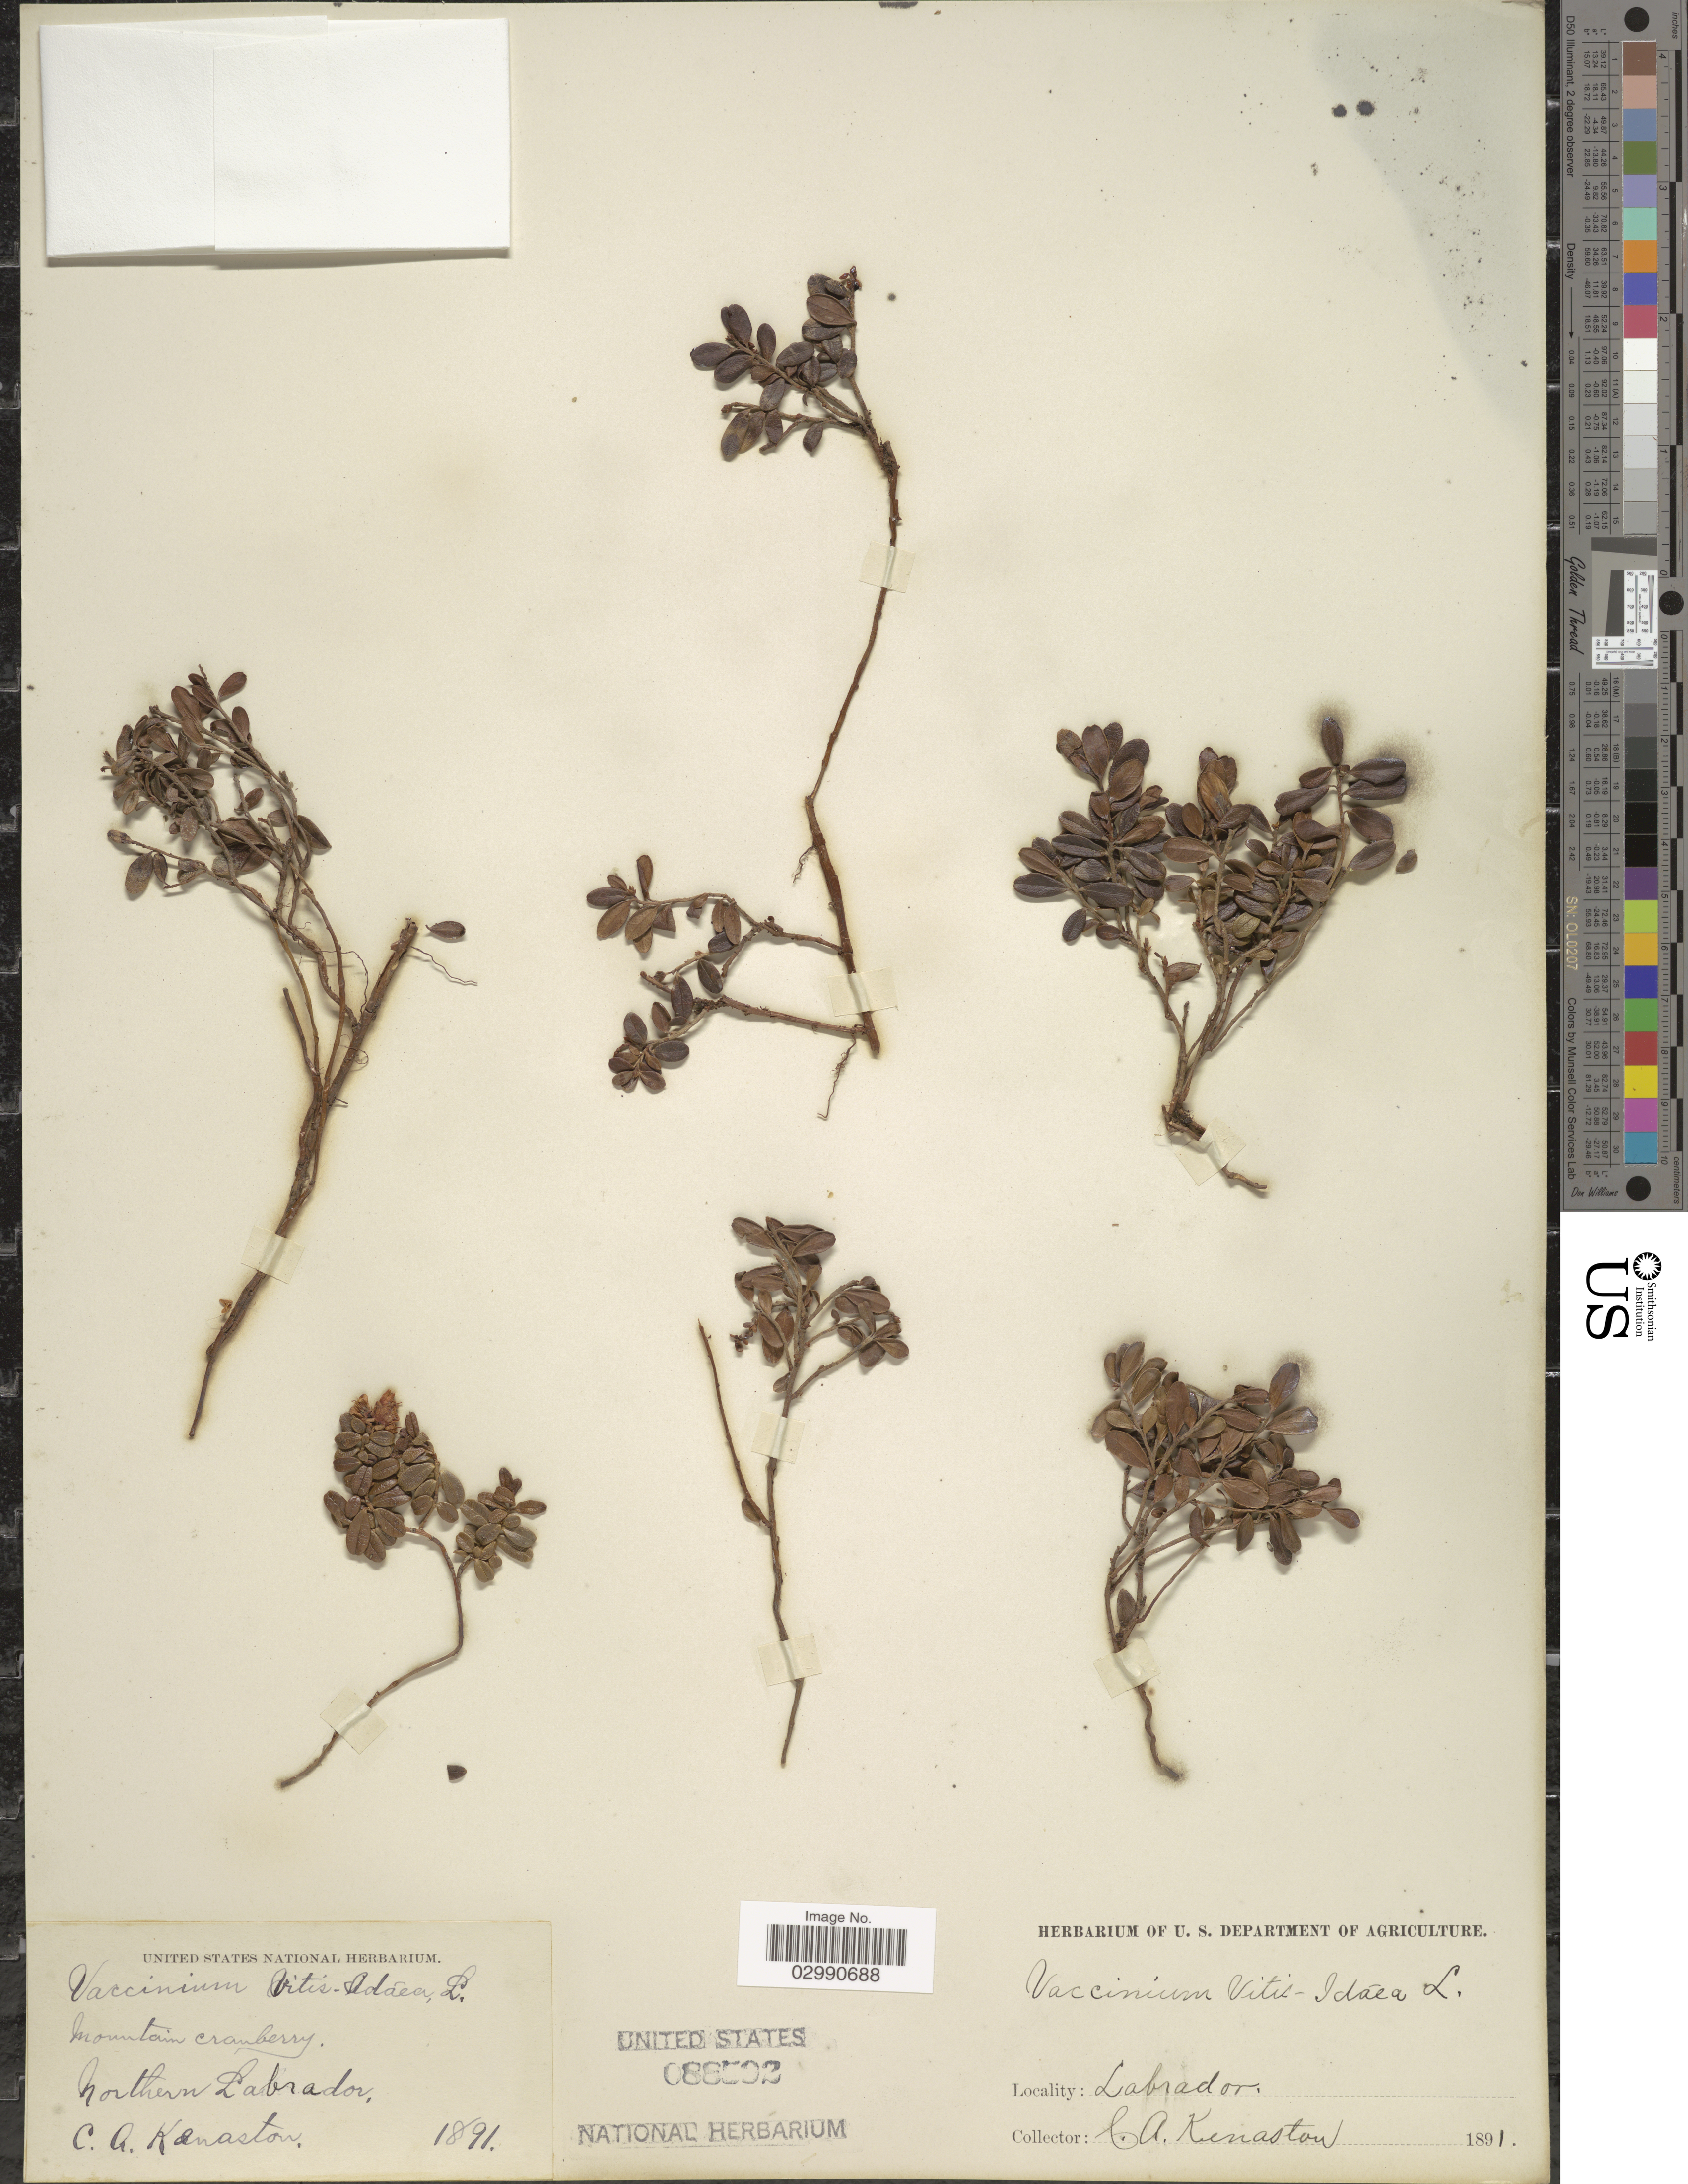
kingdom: Plantae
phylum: Tracheophyta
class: Magnoliopsida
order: Ericales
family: Ericaceae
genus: Vaccinium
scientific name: Vaccinium vitis-idaea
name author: L.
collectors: C. A. Kenaston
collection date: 1891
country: Canada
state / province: Newfoundland and Labrador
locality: Mountain cranberry, Northern Labrador.